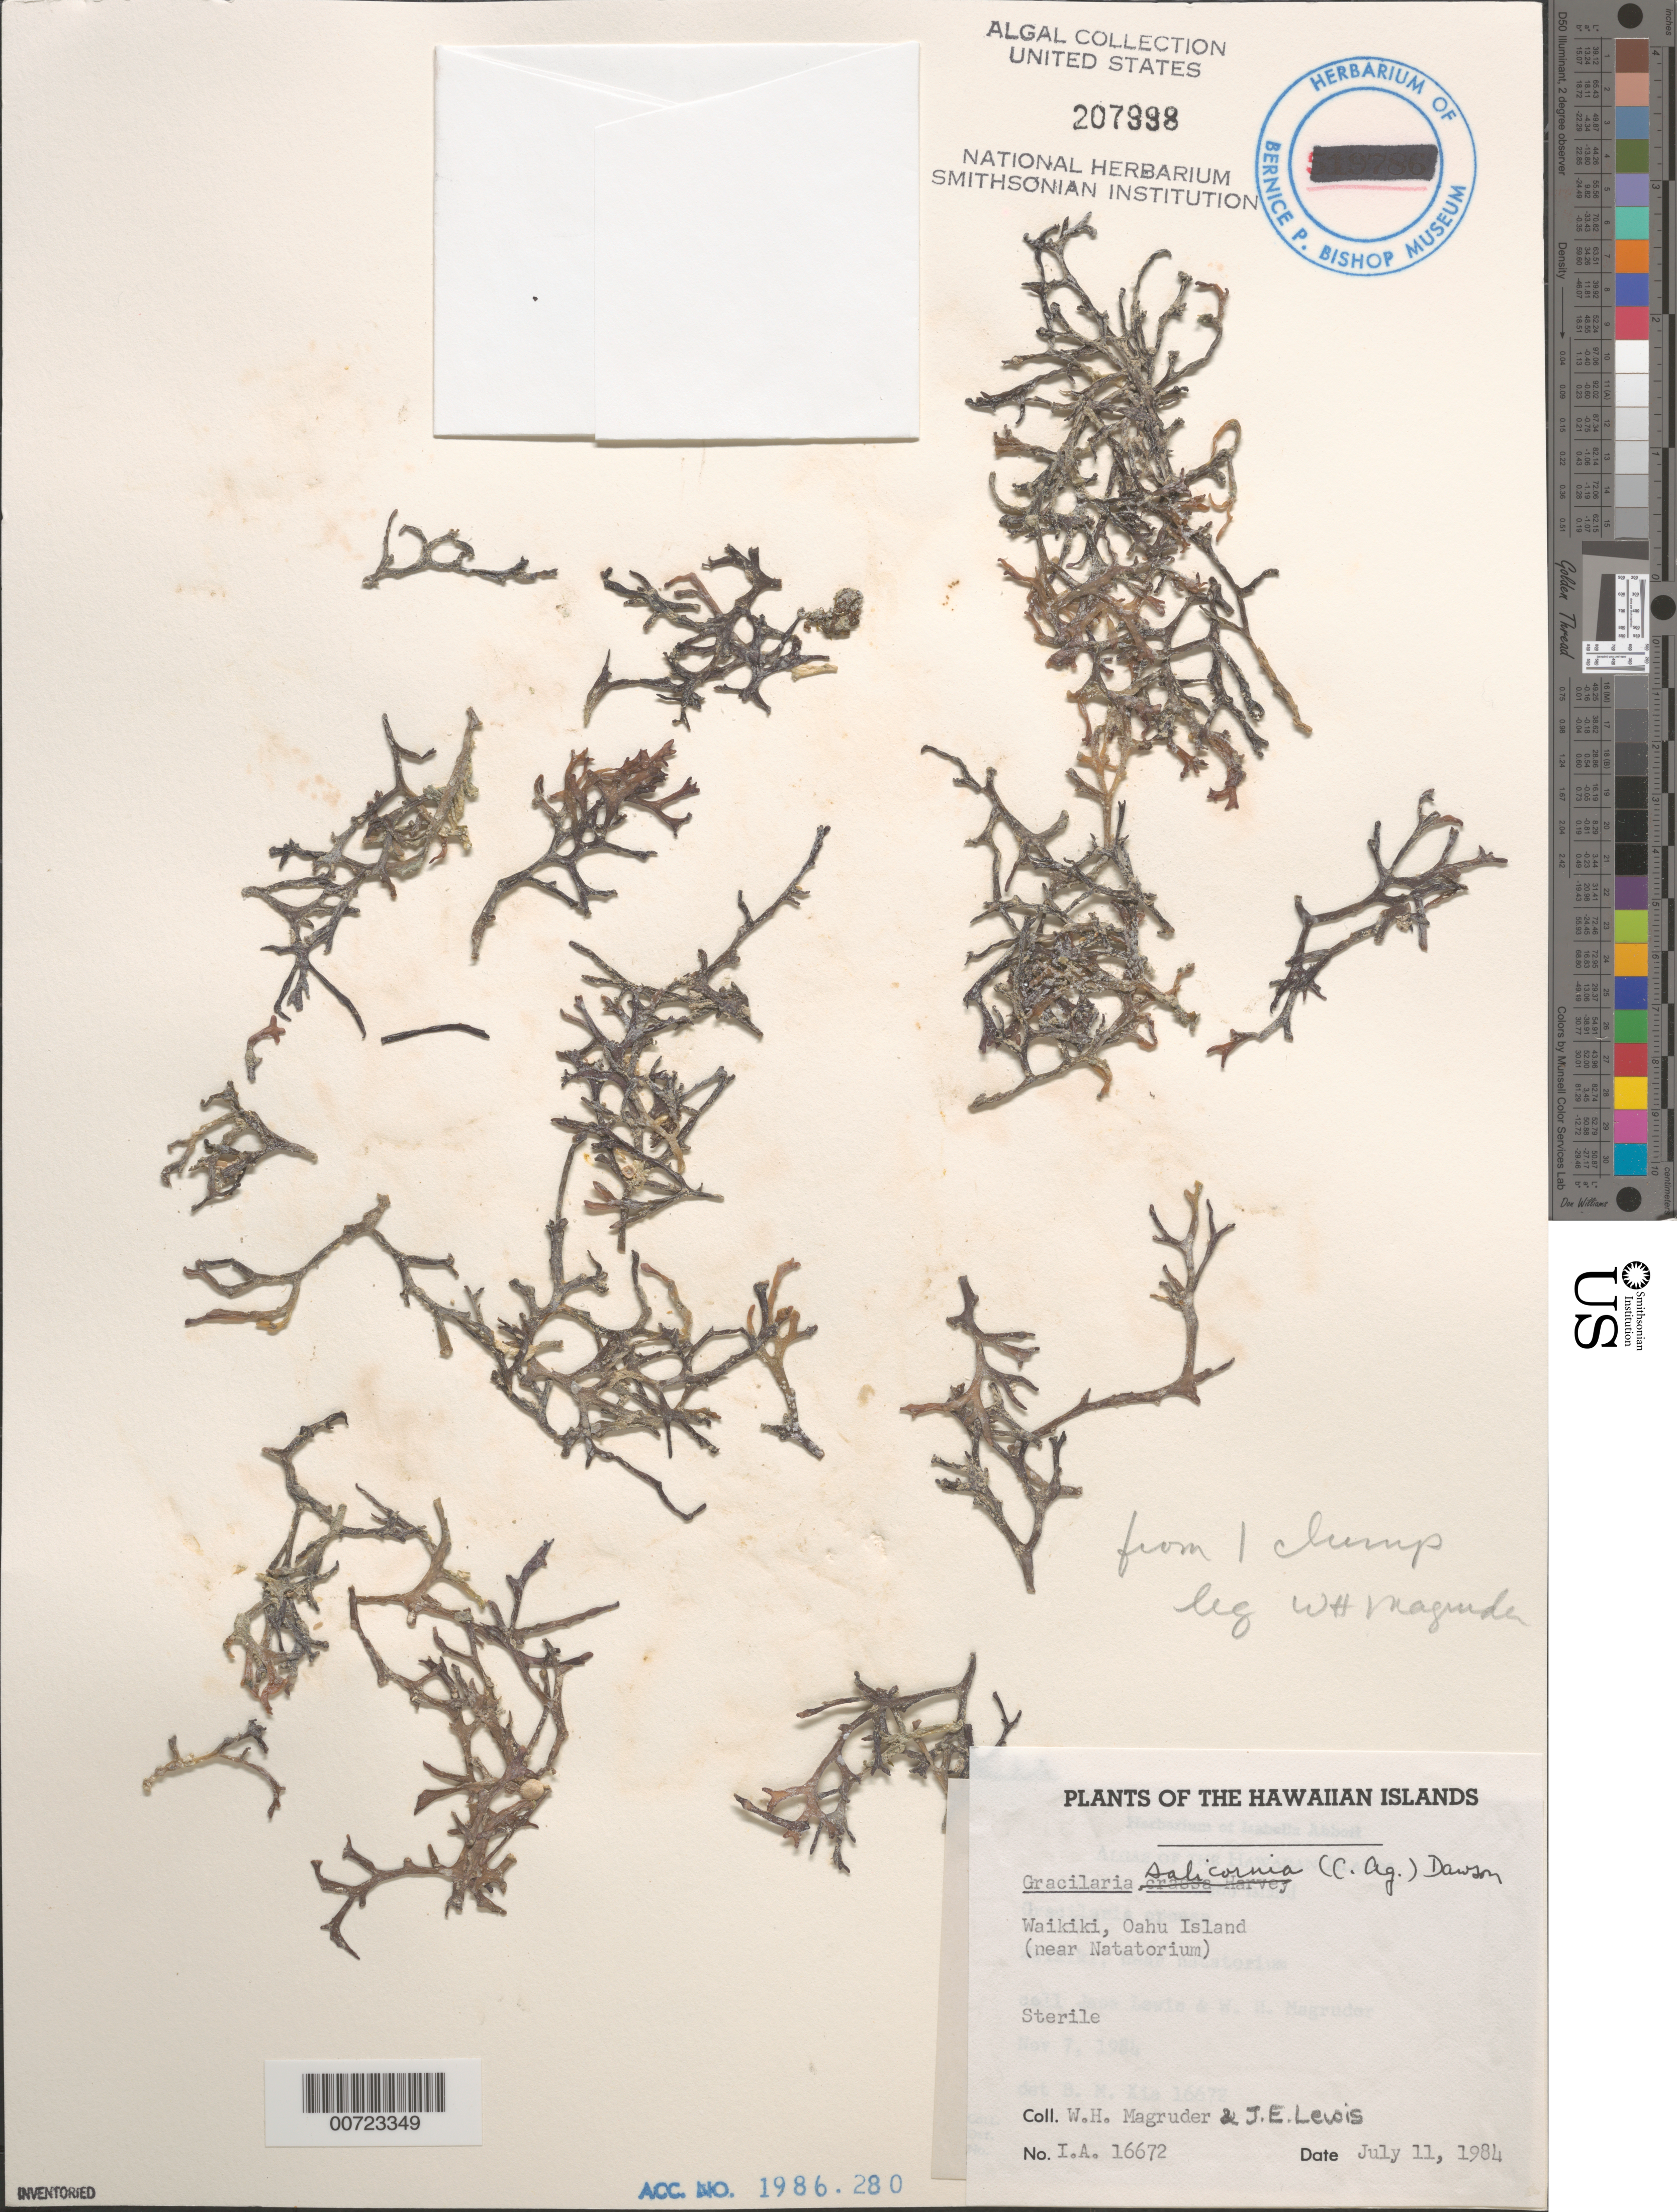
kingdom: Plantae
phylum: Rhodophyta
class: Florideophyceae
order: Gracilariales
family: Gracilariaceae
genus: Gracilaria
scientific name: Gracilaria salicornia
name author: (C. Agardh) E.Y. Dawson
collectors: W. Magruder & J. Lewis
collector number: IAA 16672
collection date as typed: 11 Jul 1984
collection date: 1984-07-11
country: United States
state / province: Hawaii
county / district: Honolulu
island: Oahu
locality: Waikiki, near Natatorium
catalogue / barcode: US 207998